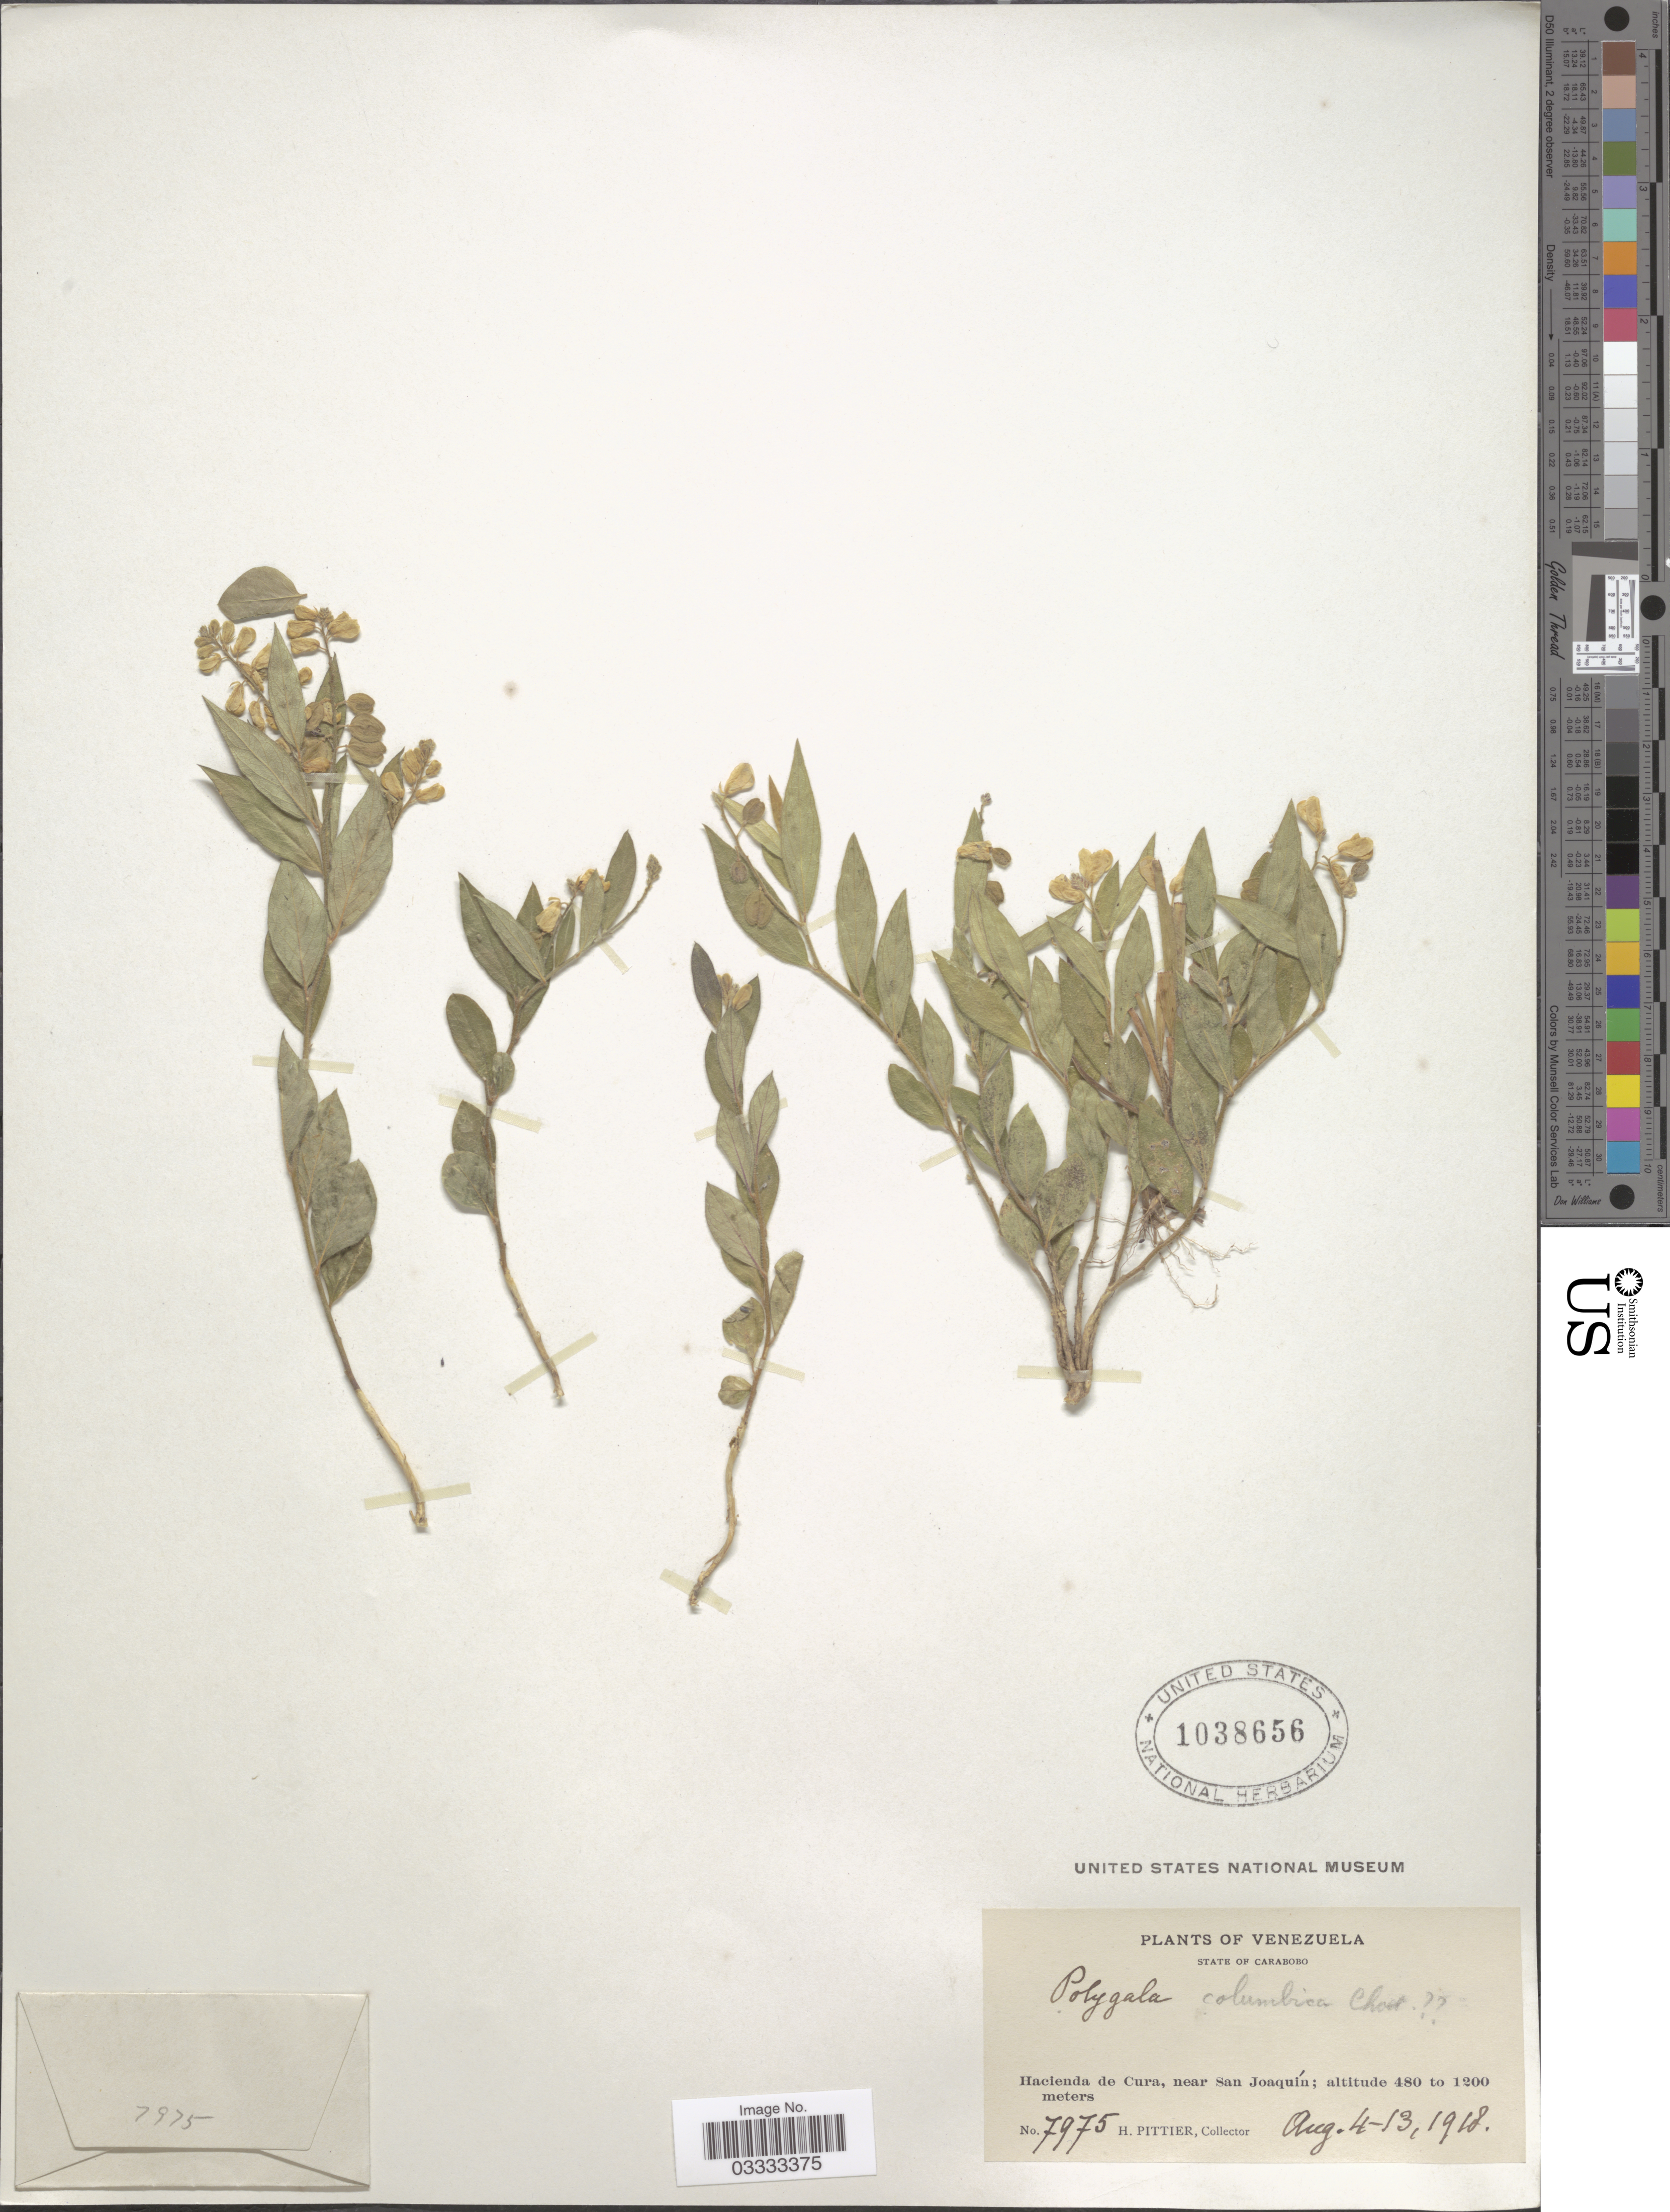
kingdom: Plantae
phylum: Tracheophyta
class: Magnoliopsida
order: Fabales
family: Polygalaceae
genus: Hebecarpa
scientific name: Hebecarpa caracasana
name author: (Kunth) J.R. Abbott & J.F.B. Pastore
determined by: Strong, Mark T., (BOT), Smithsonian Institution - National Museum of Natural History (UNITED STATES)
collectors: H. F. Pittier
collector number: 7975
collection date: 1918-08-04/1918-08-13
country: Venezuela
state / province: Carabobo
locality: Hacienda de Cura, near San Joaguín.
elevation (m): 480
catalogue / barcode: US 1038656